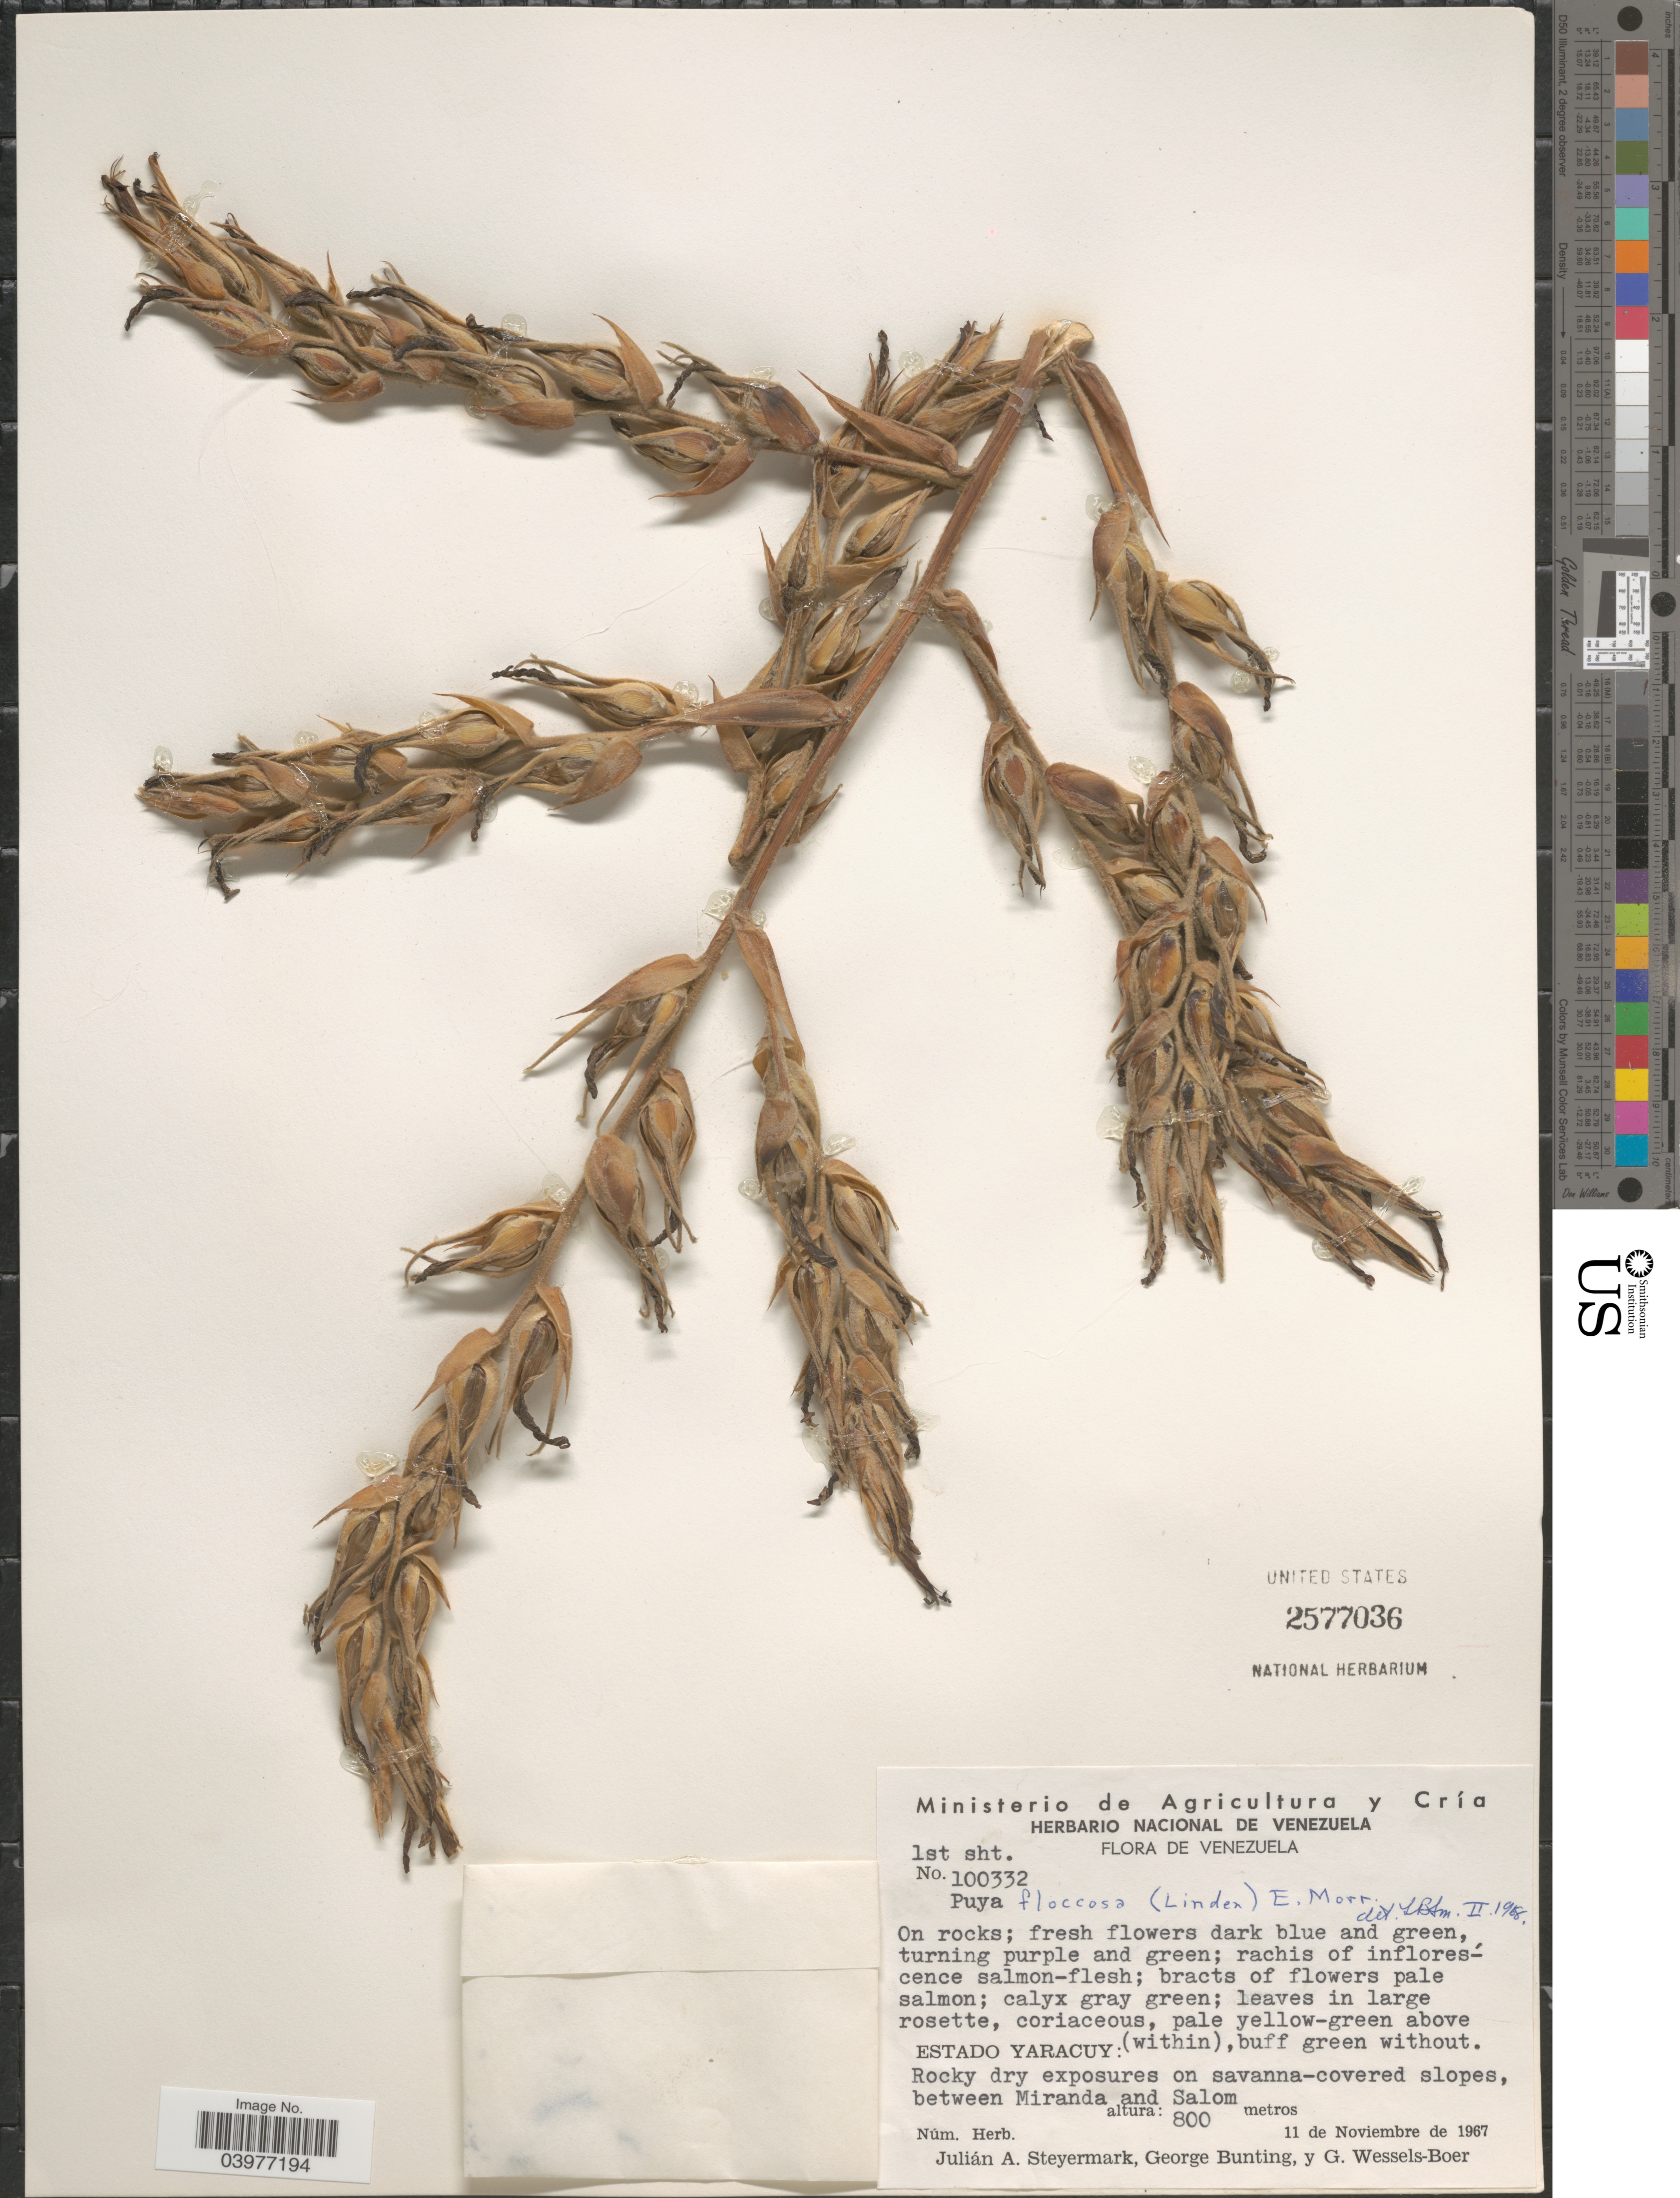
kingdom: Plantae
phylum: Tracheophyta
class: Liliopsida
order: Poales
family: Bromeliaceae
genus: Puya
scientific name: Puya floccosa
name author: (Linden) É. Morren ex Mez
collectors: J. Steyermark, G. S. Bunting & G. Wessels Boer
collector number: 100332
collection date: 1967-11-11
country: Venezuela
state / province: Yaracuy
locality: Between Miranda and Salom.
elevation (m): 800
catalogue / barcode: US 2577036